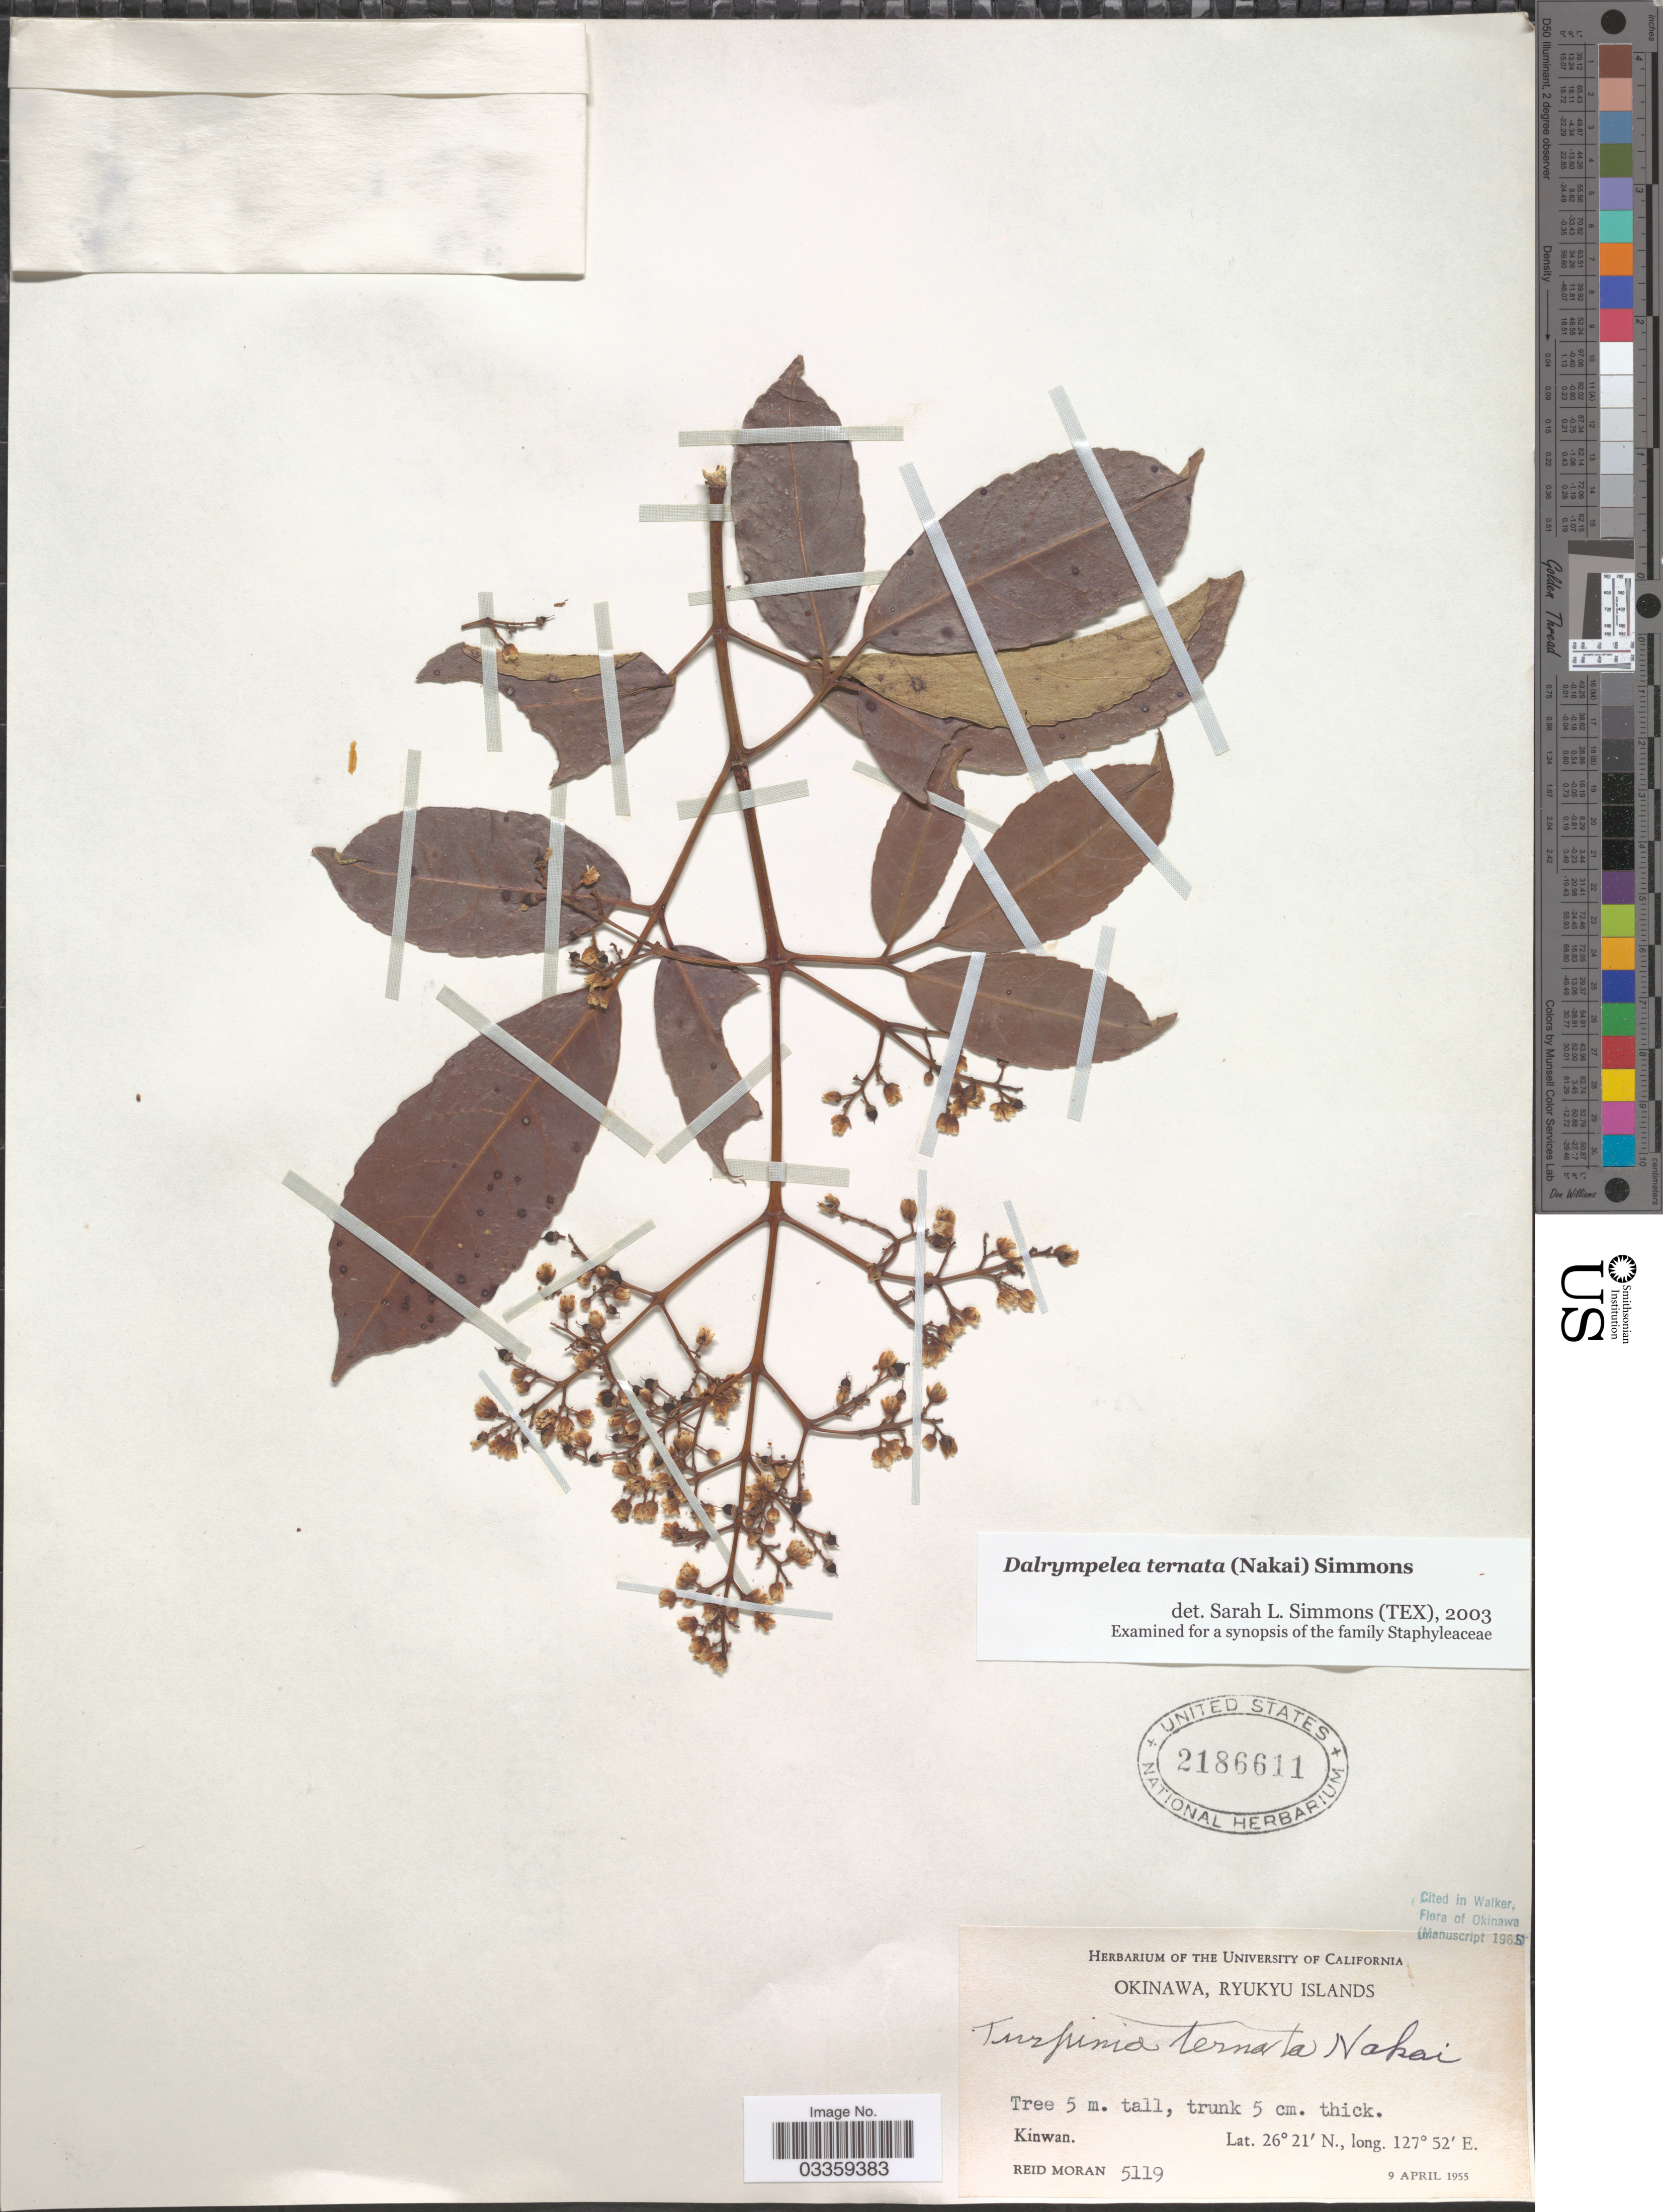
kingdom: Plantae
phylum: Tracheophyta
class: Magnoliopsida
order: Crossosomatales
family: Staphyleaceae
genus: Turpinia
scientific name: Turpinia ternata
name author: Nakai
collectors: R. Moran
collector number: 5119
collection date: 1955-04-09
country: Japan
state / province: Okinawa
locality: Ryukyu Islands. Kinwan.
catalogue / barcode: US 2186611